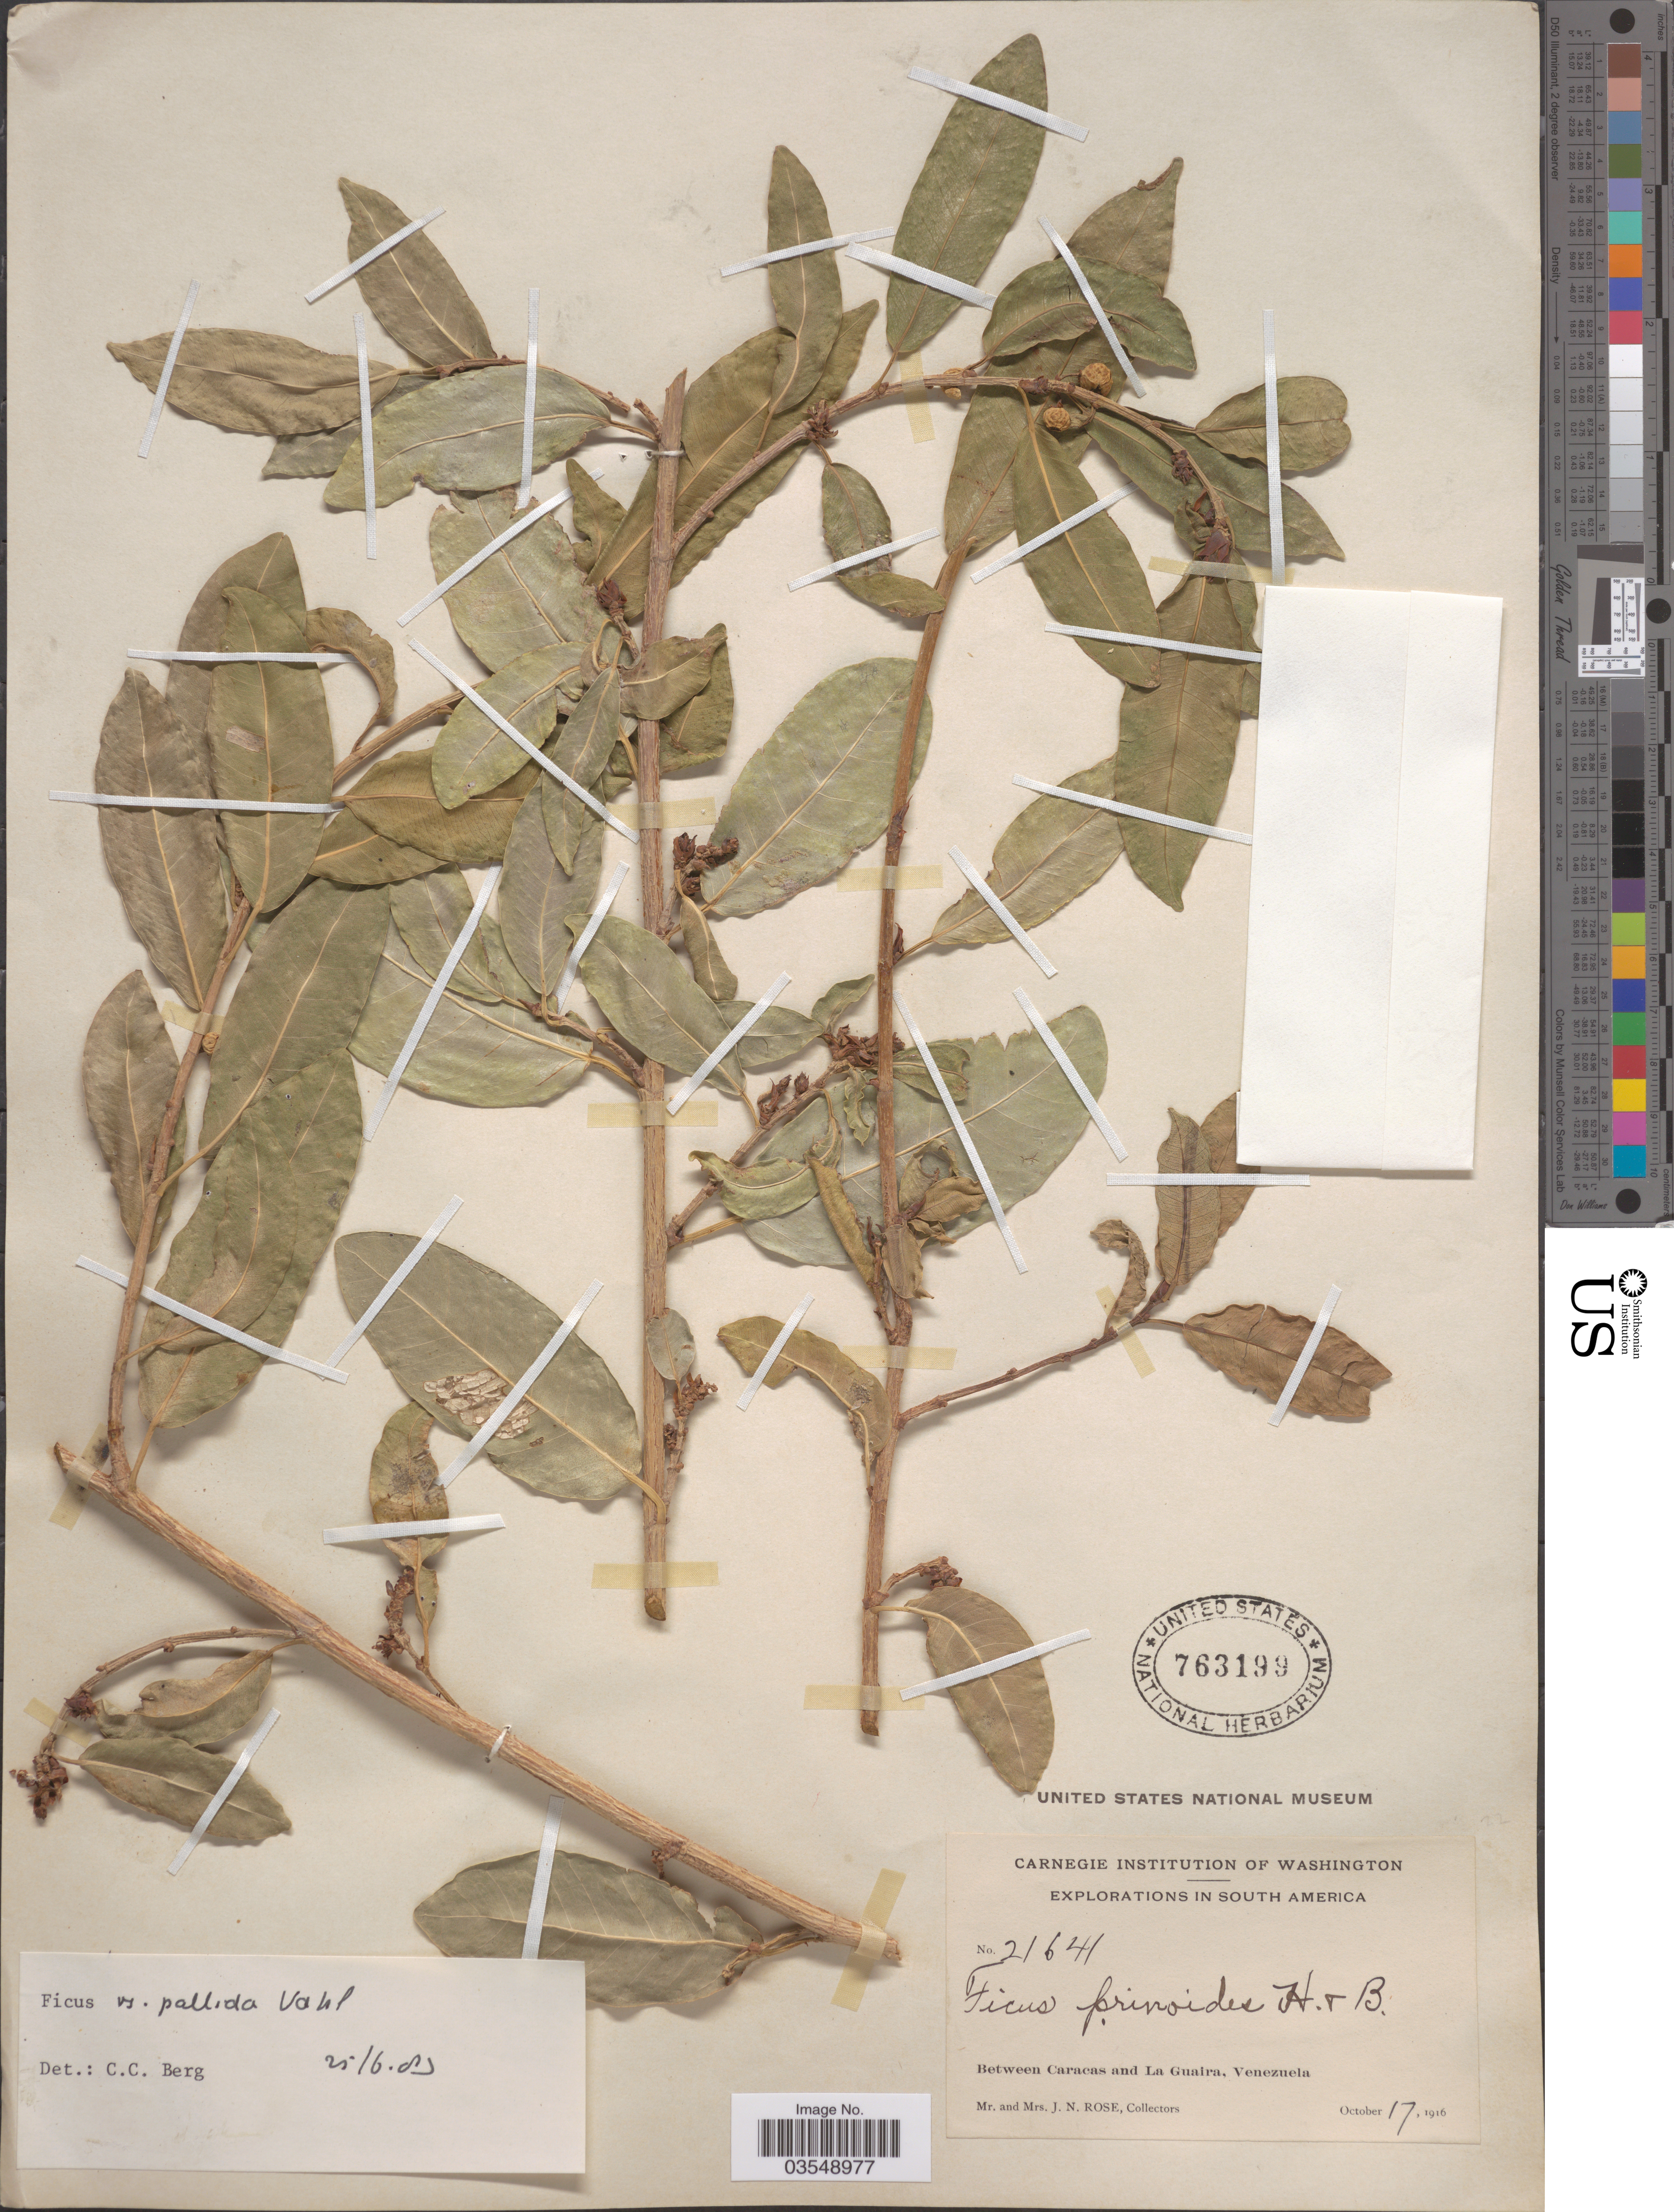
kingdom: Plantae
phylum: Tracheophyta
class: Magnoliopsida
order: Rosales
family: Moraceae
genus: Ficus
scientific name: Ficus pallida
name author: Vahl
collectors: J. N. Rose & L. B. Rose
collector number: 21641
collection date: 1916-10-17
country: Venezuela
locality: Between Caracas and La Guaira.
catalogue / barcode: US 763199